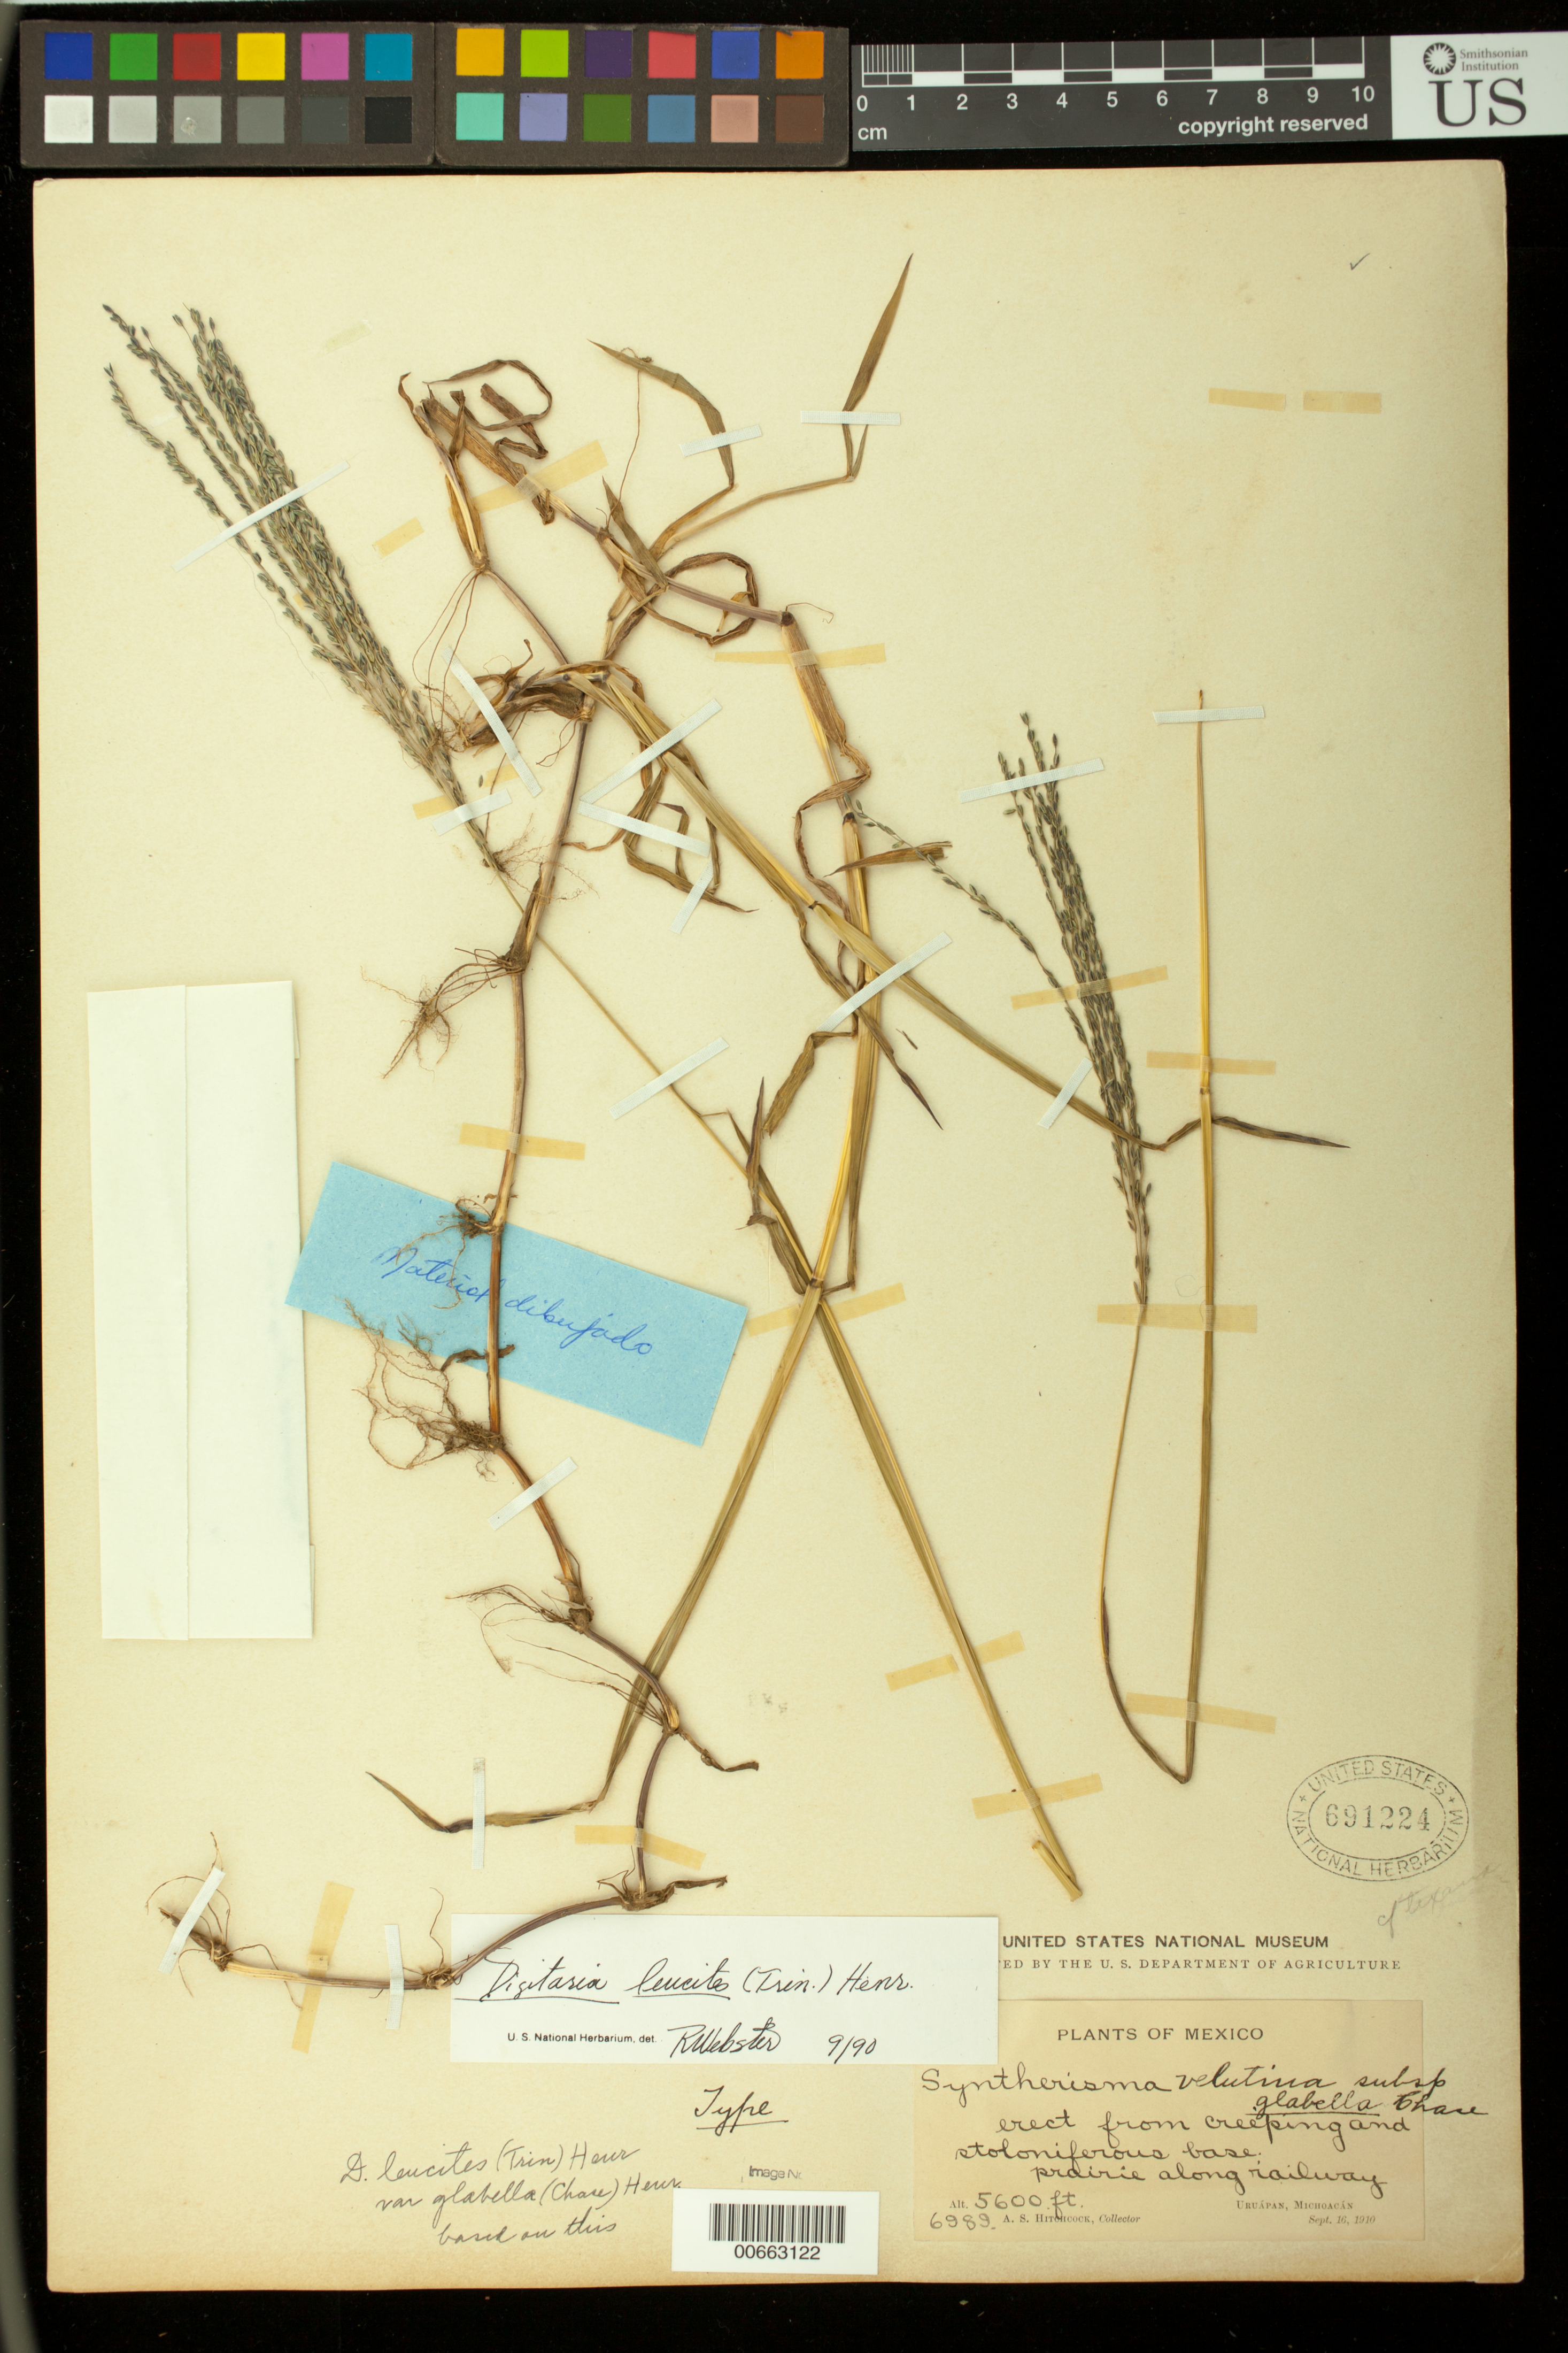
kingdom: Plantae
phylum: Tracheophyta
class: Liliopsida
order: Poales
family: Poaceae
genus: Syntherisma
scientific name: Syntherisma velutina subsp. glabella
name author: Chase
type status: Holotype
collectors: A. S. Hitchcock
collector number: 6989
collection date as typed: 16 Sep 1910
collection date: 1910-09-16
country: Mexico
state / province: Michoacán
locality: Uruapan.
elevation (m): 1707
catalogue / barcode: US 691224